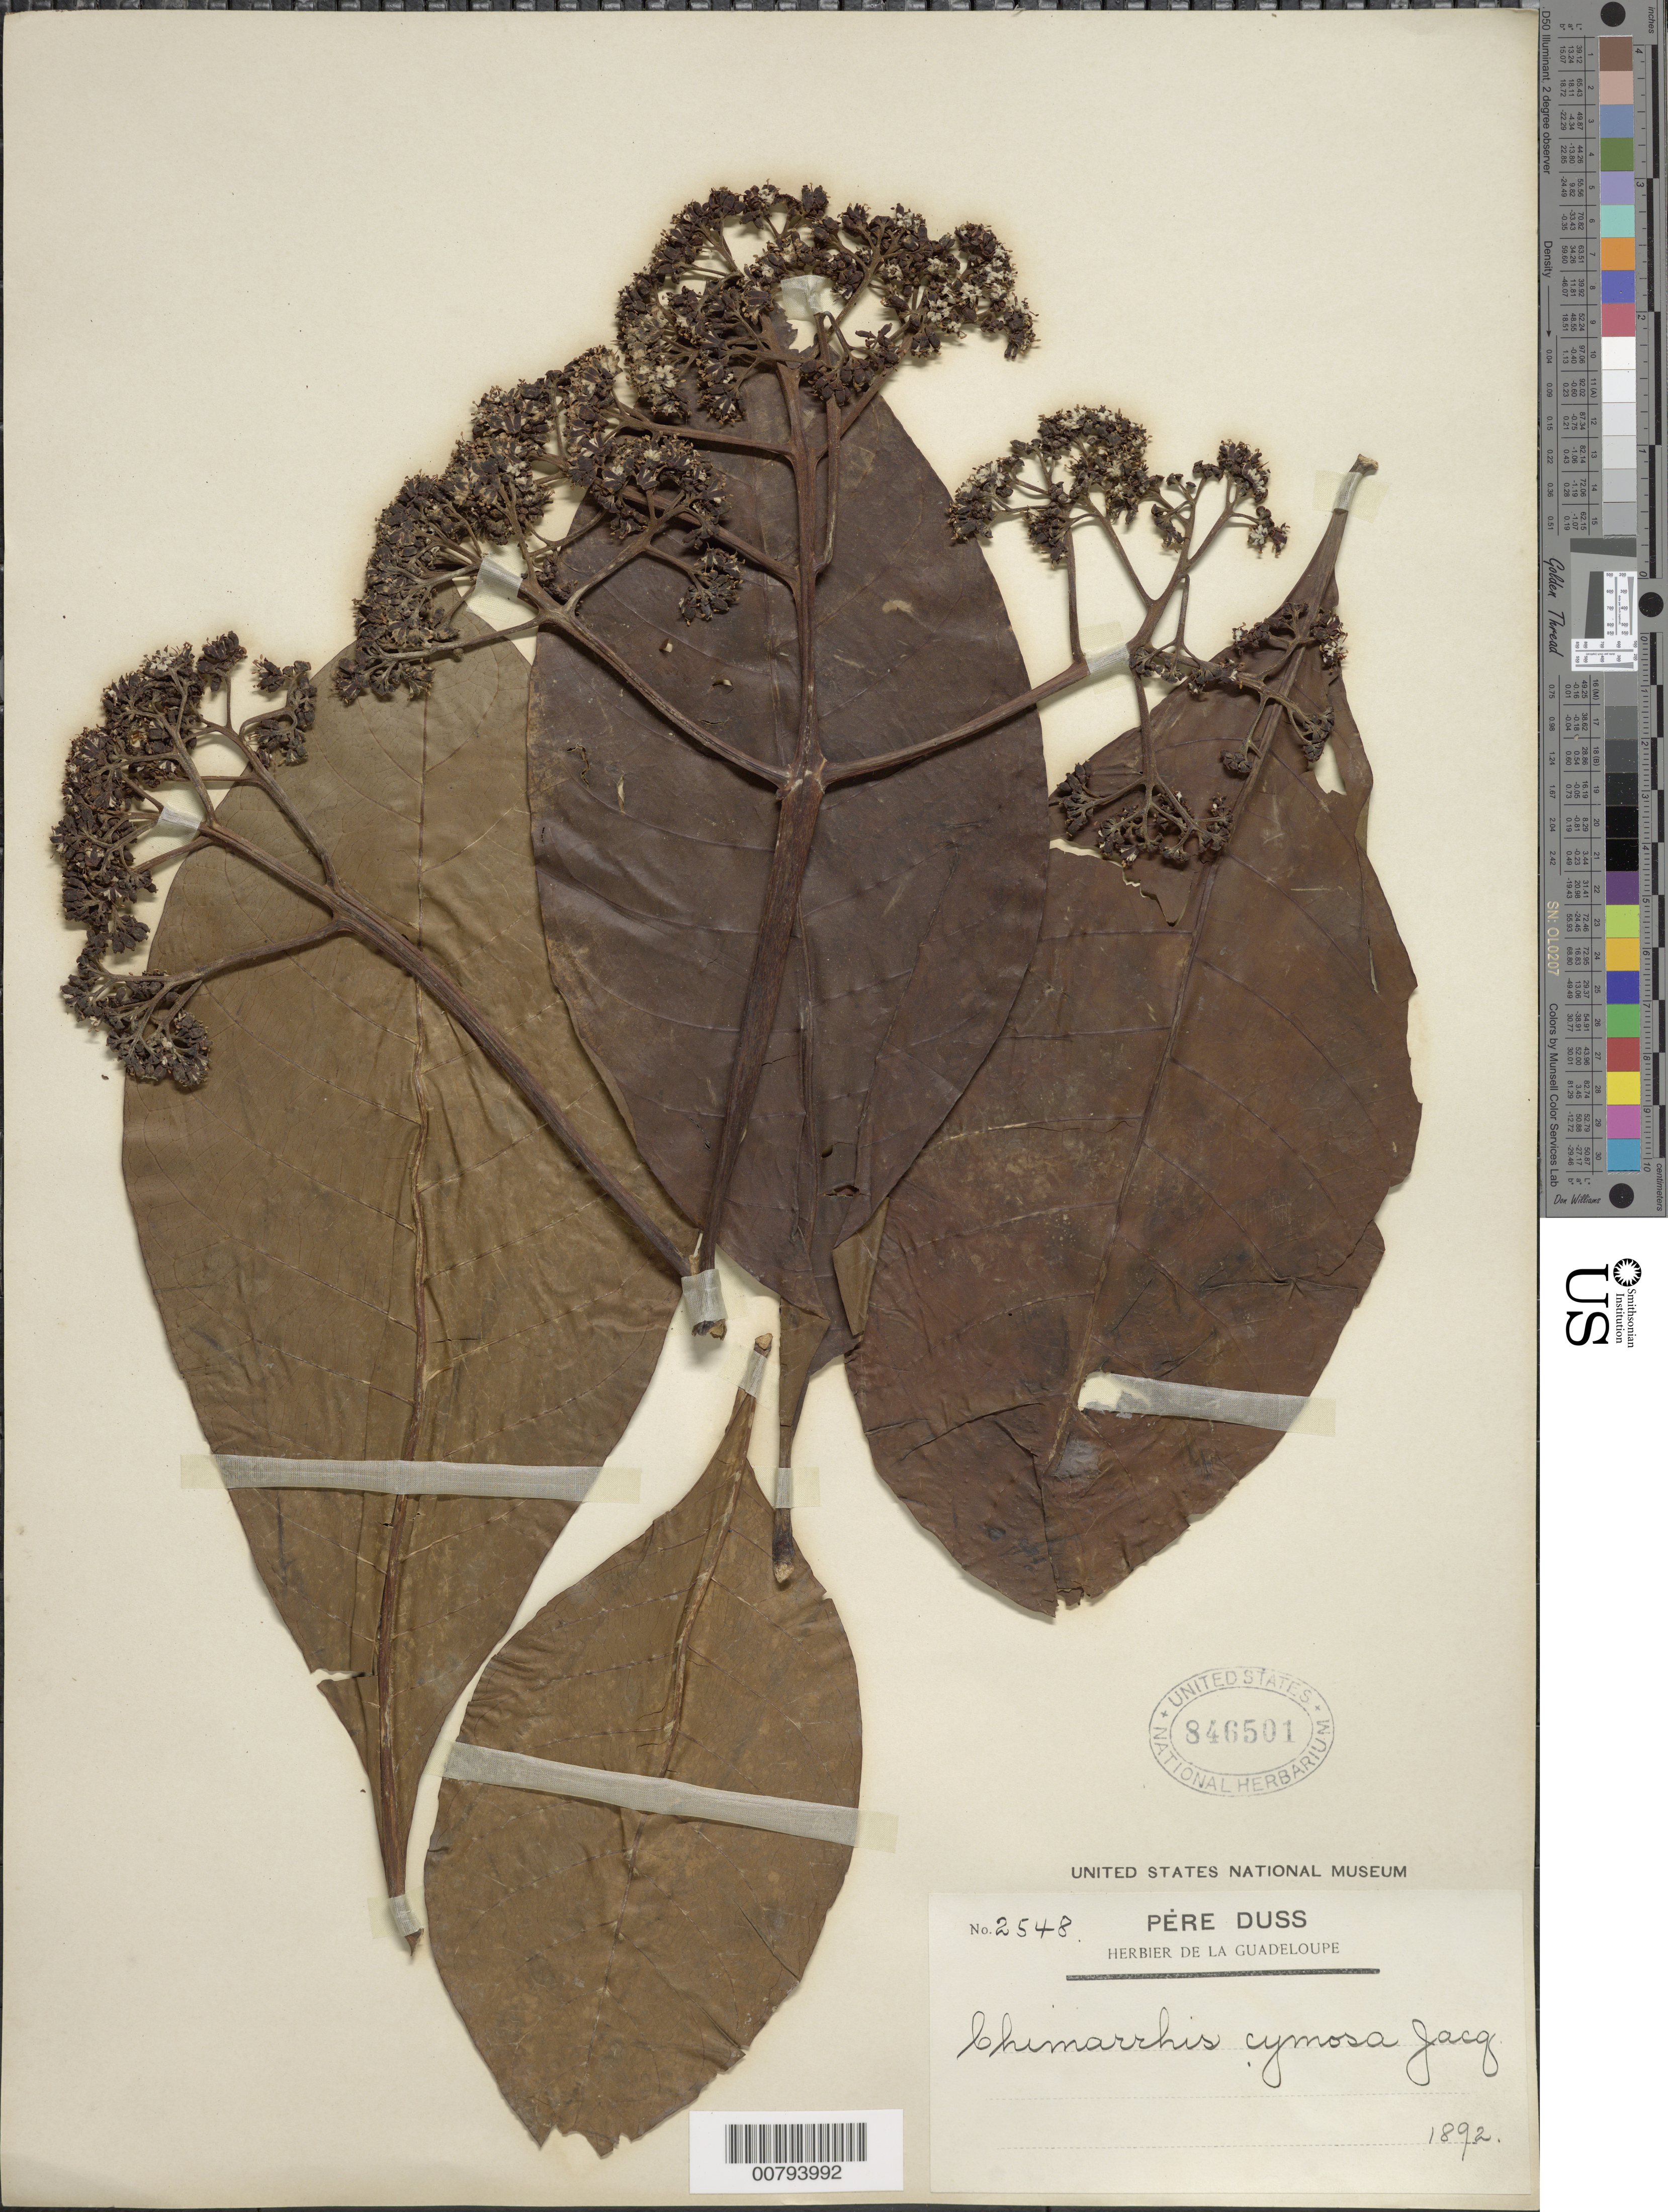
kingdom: Plantae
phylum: Tracheophyta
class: Magnoliopsida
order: Gentianales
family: Rubiaceae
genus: Chimarrhis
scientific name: Chimarrhis cymosa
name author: Jacq.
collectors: Père Duss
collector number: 2548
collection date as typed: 1892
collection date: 1892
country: Guadeloupe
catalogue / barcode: US 846501